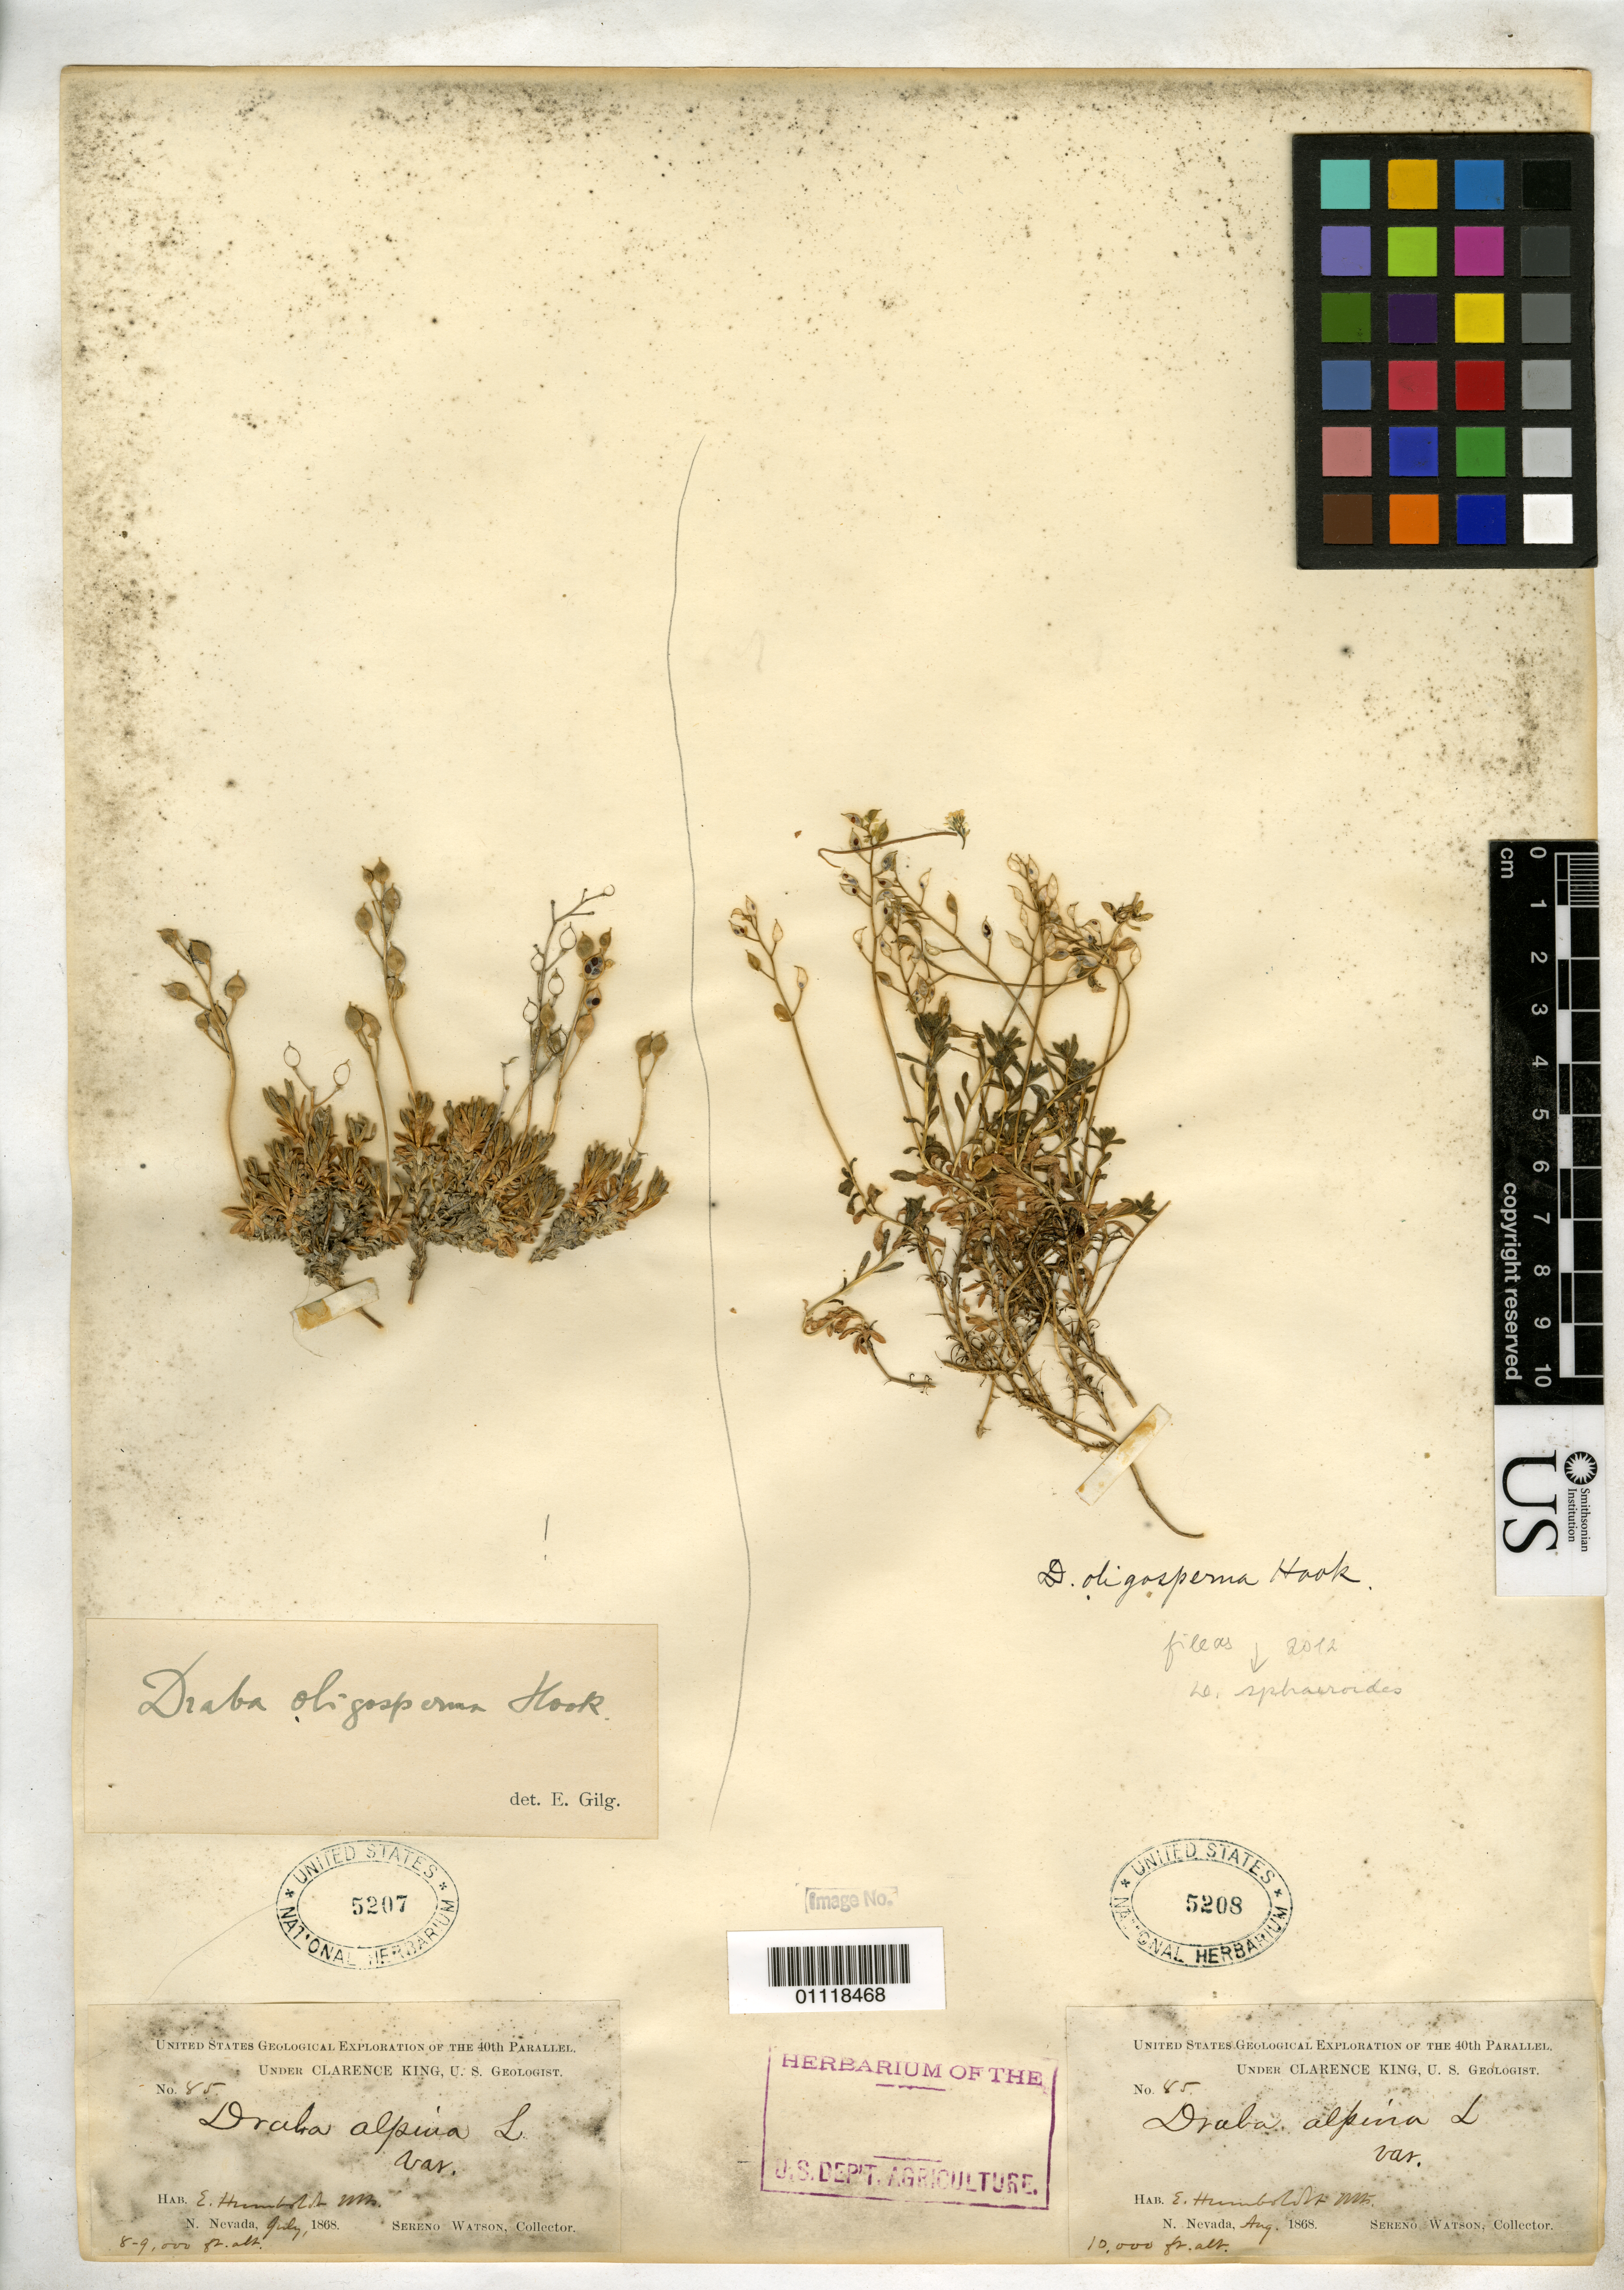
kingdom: Plantae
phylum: Tracheophyta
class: Magnoliopsida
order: Brassicales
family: Brassicaceae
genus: Draba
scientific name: Draba sphaeroides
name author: Payson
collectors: S. Watson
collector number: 85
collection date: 1868-08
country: United States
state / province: Nevada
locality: E. Humboldt Mts.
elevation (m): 3048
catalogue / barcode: US 5208